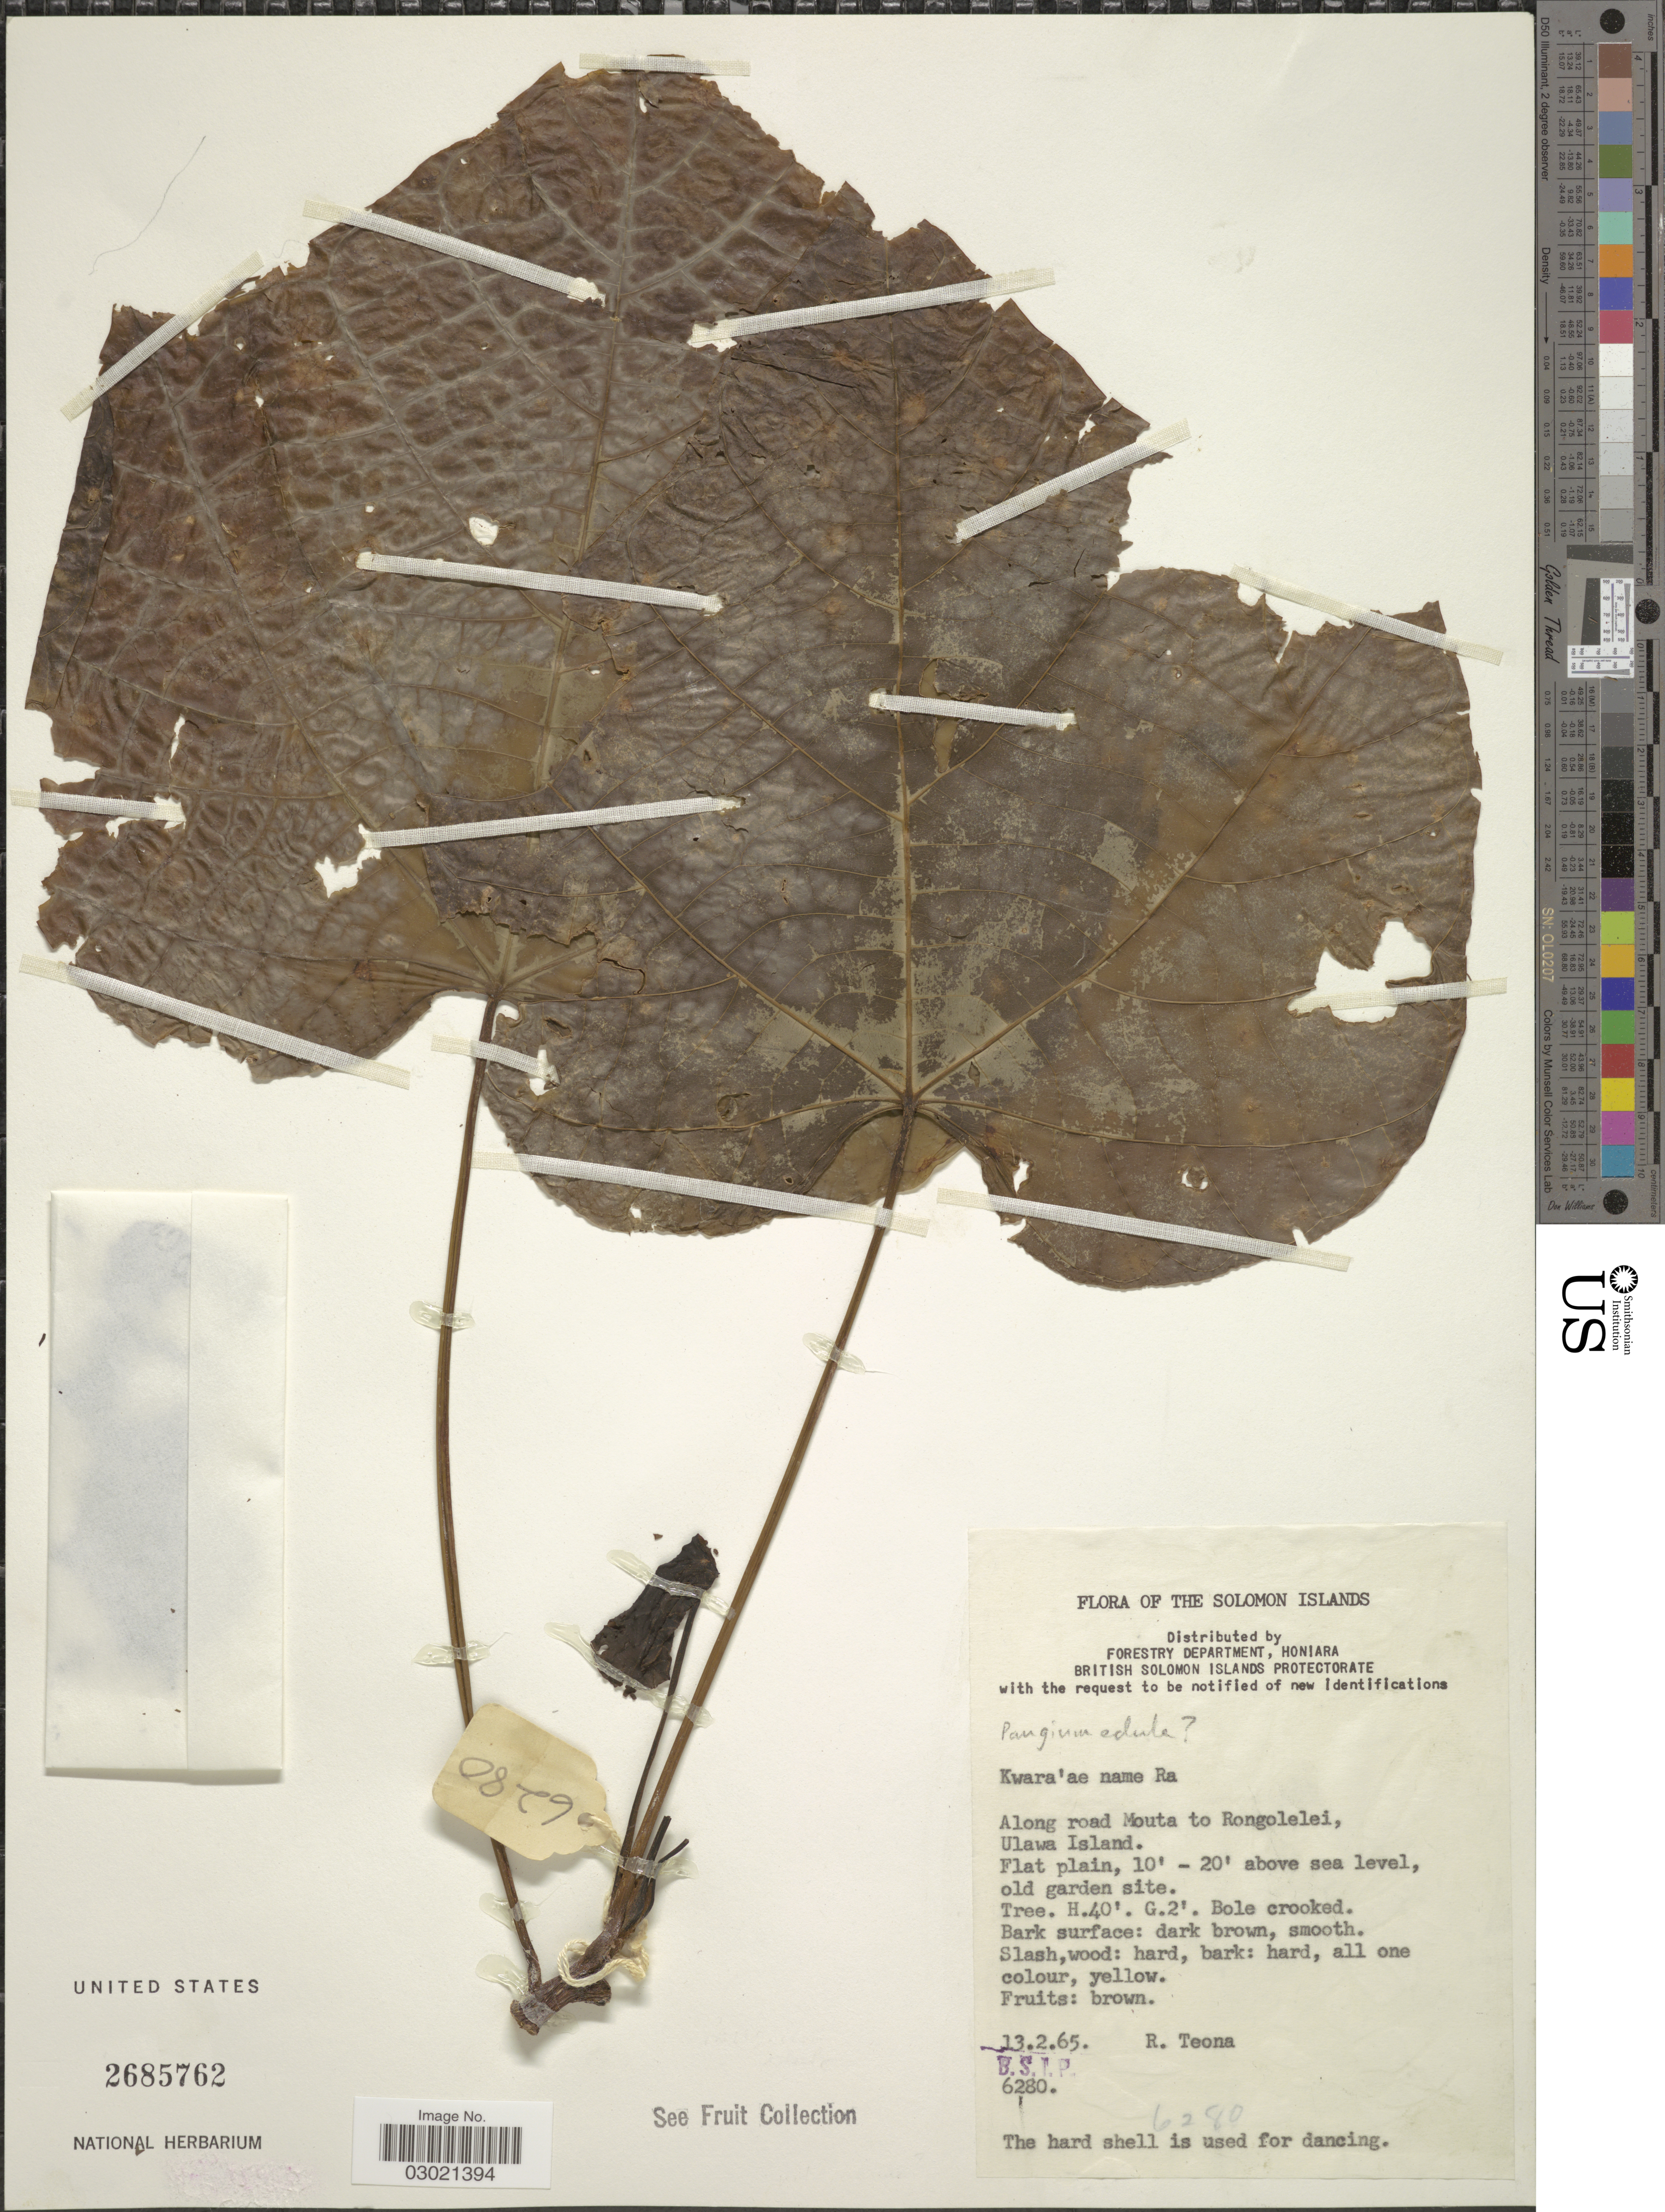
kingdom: Plantae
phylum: Tracheophyta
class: Magnoliopsida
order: Malpighiales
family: Achariaceae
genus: Pangium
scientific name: Pangium edule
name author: Reinw.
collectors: R. Teona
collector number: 6280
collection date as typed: Transcribed d/m/y: 13/2/65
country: Solomon Islands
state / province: Solomon Islands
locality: Along road Mouta to Rongolelei, Ulawa Island.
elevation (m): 3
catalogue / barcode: US 2685762